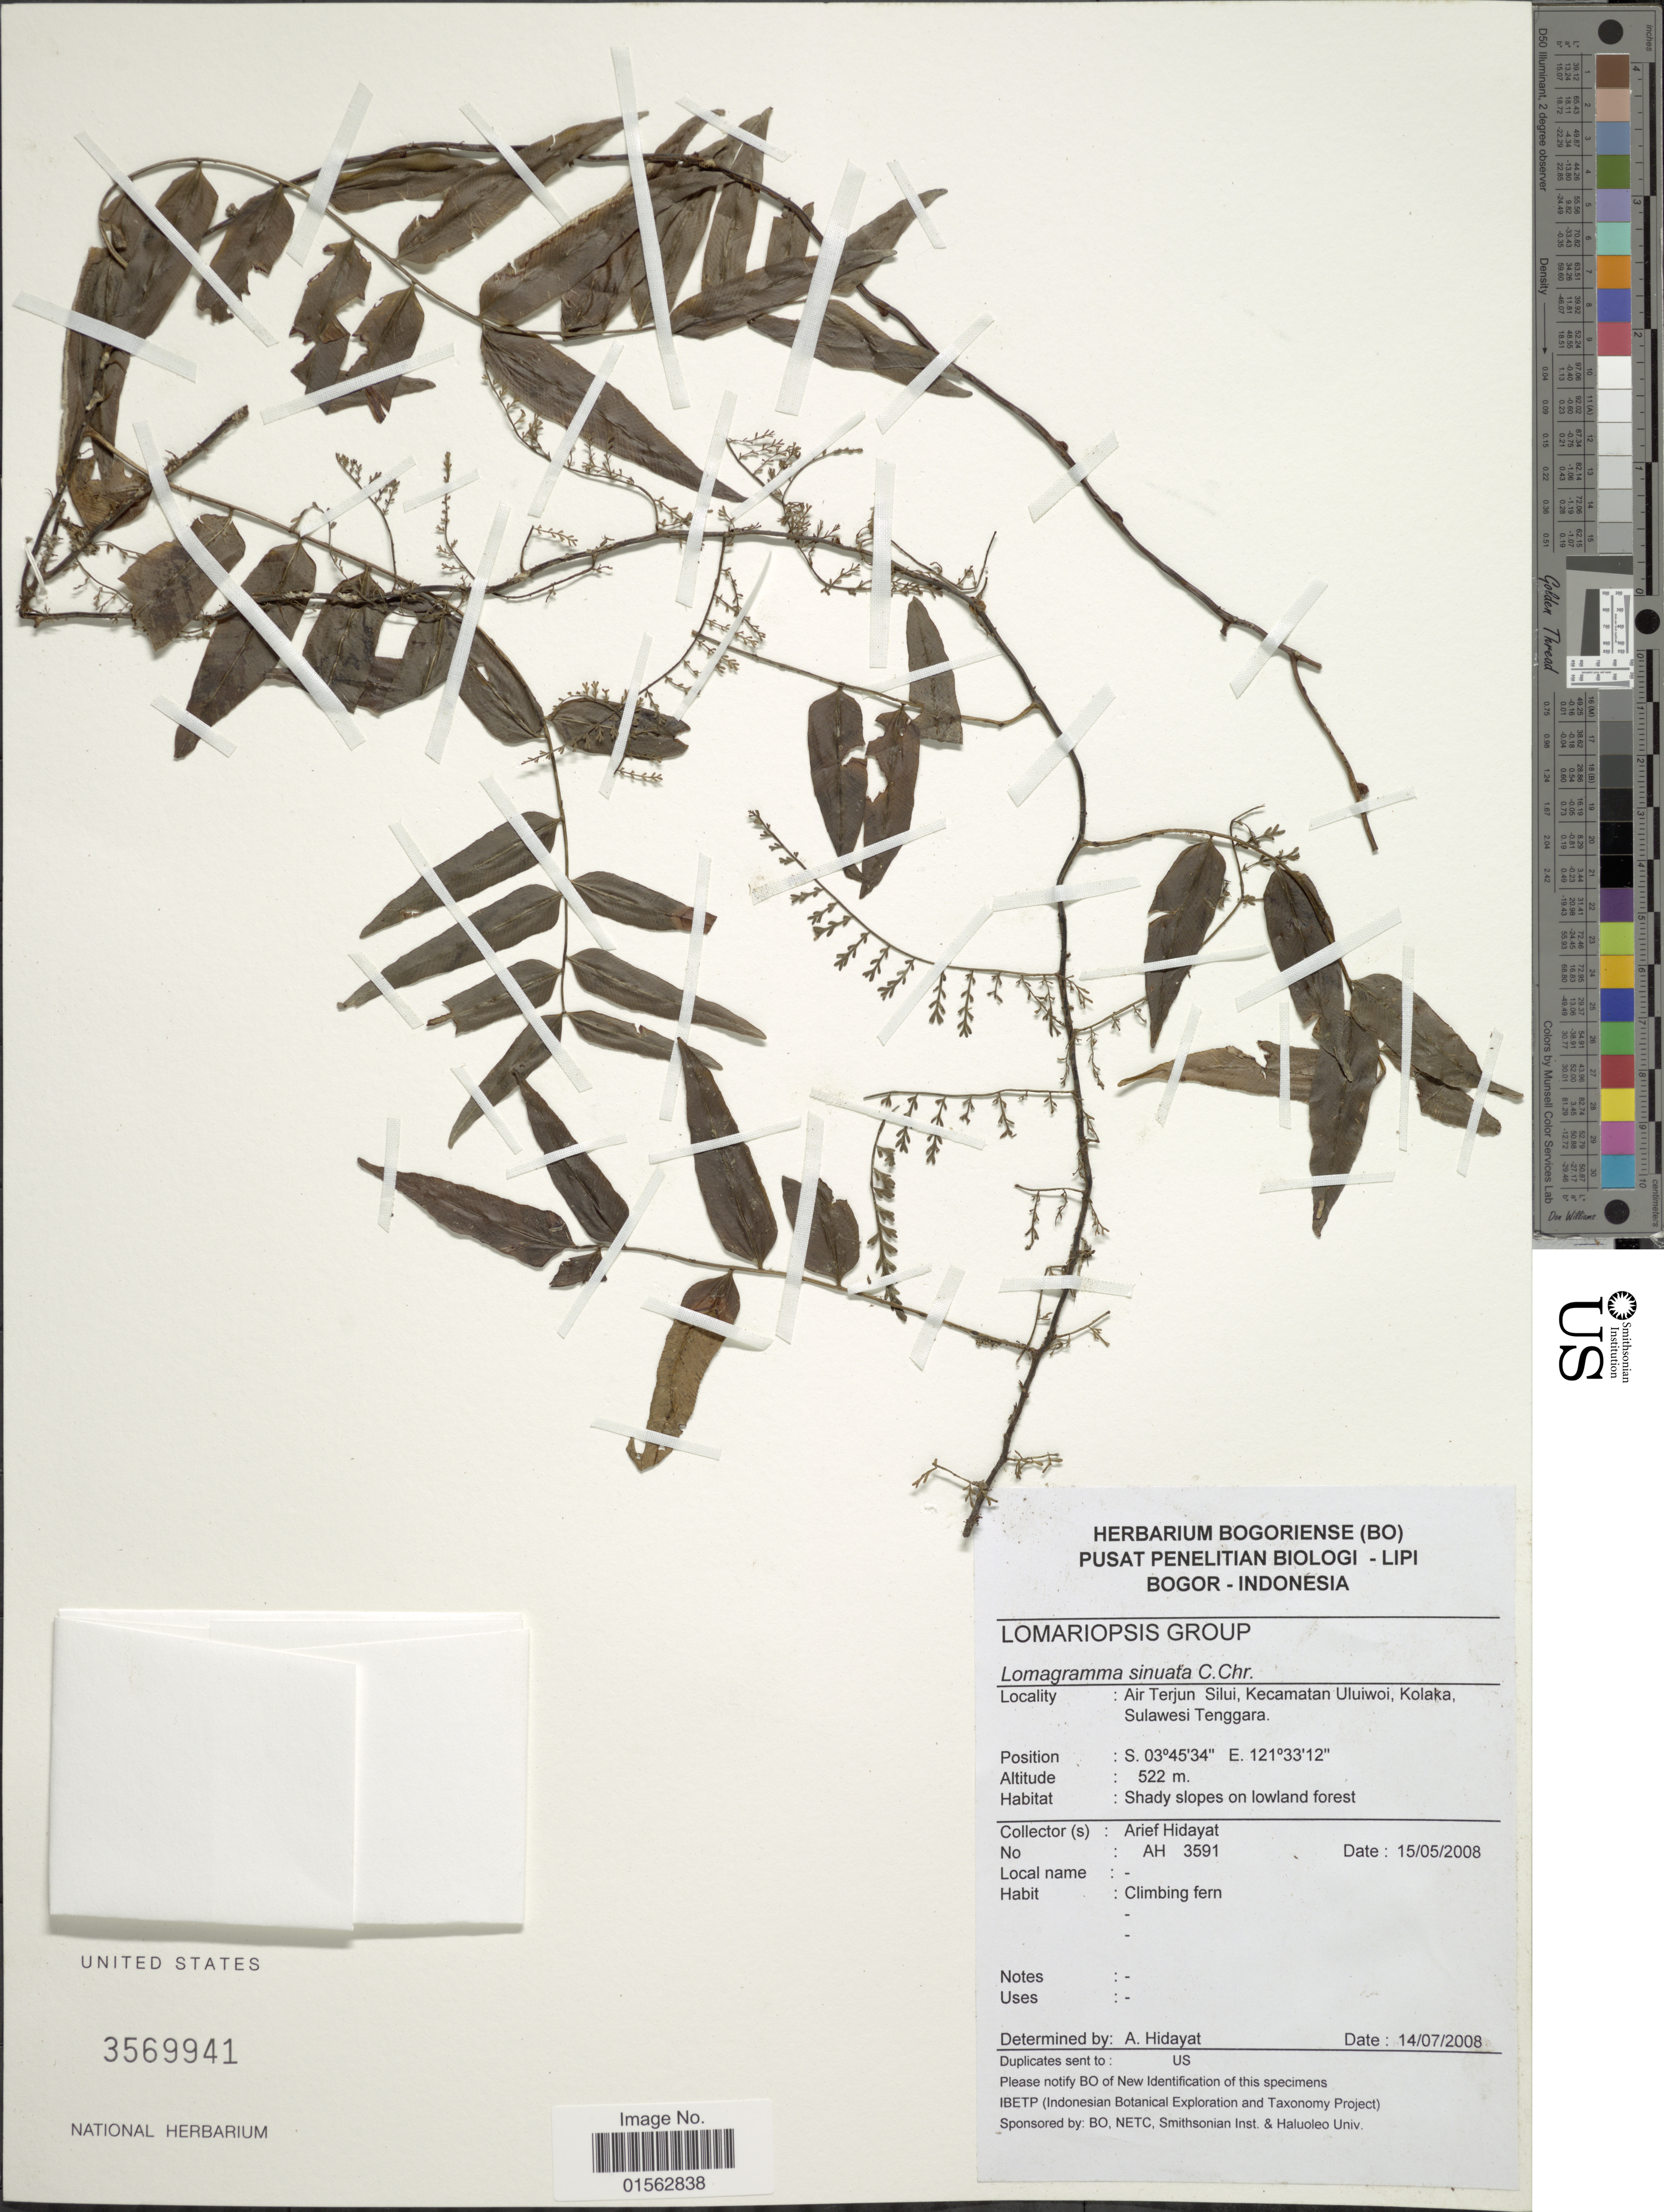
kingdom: Plantae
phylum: Tracheophyta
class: Polypodiopsida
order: Polypodiales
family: Dryopteridaceae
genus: Lomagramma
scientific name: Lomagramma sinuata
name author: C. Chr.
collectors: A. Hidayat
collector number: AH 3591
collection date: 2008-05-15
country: Indonesia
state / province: Sulawesi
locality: Bogor- Indonesia, Air Terjun Silui, Kecamatan Uluiwoi, Kolaka, Sulawesi Tenggara, shady slopes on lowland forest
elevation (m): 522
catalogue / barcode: US 3569941